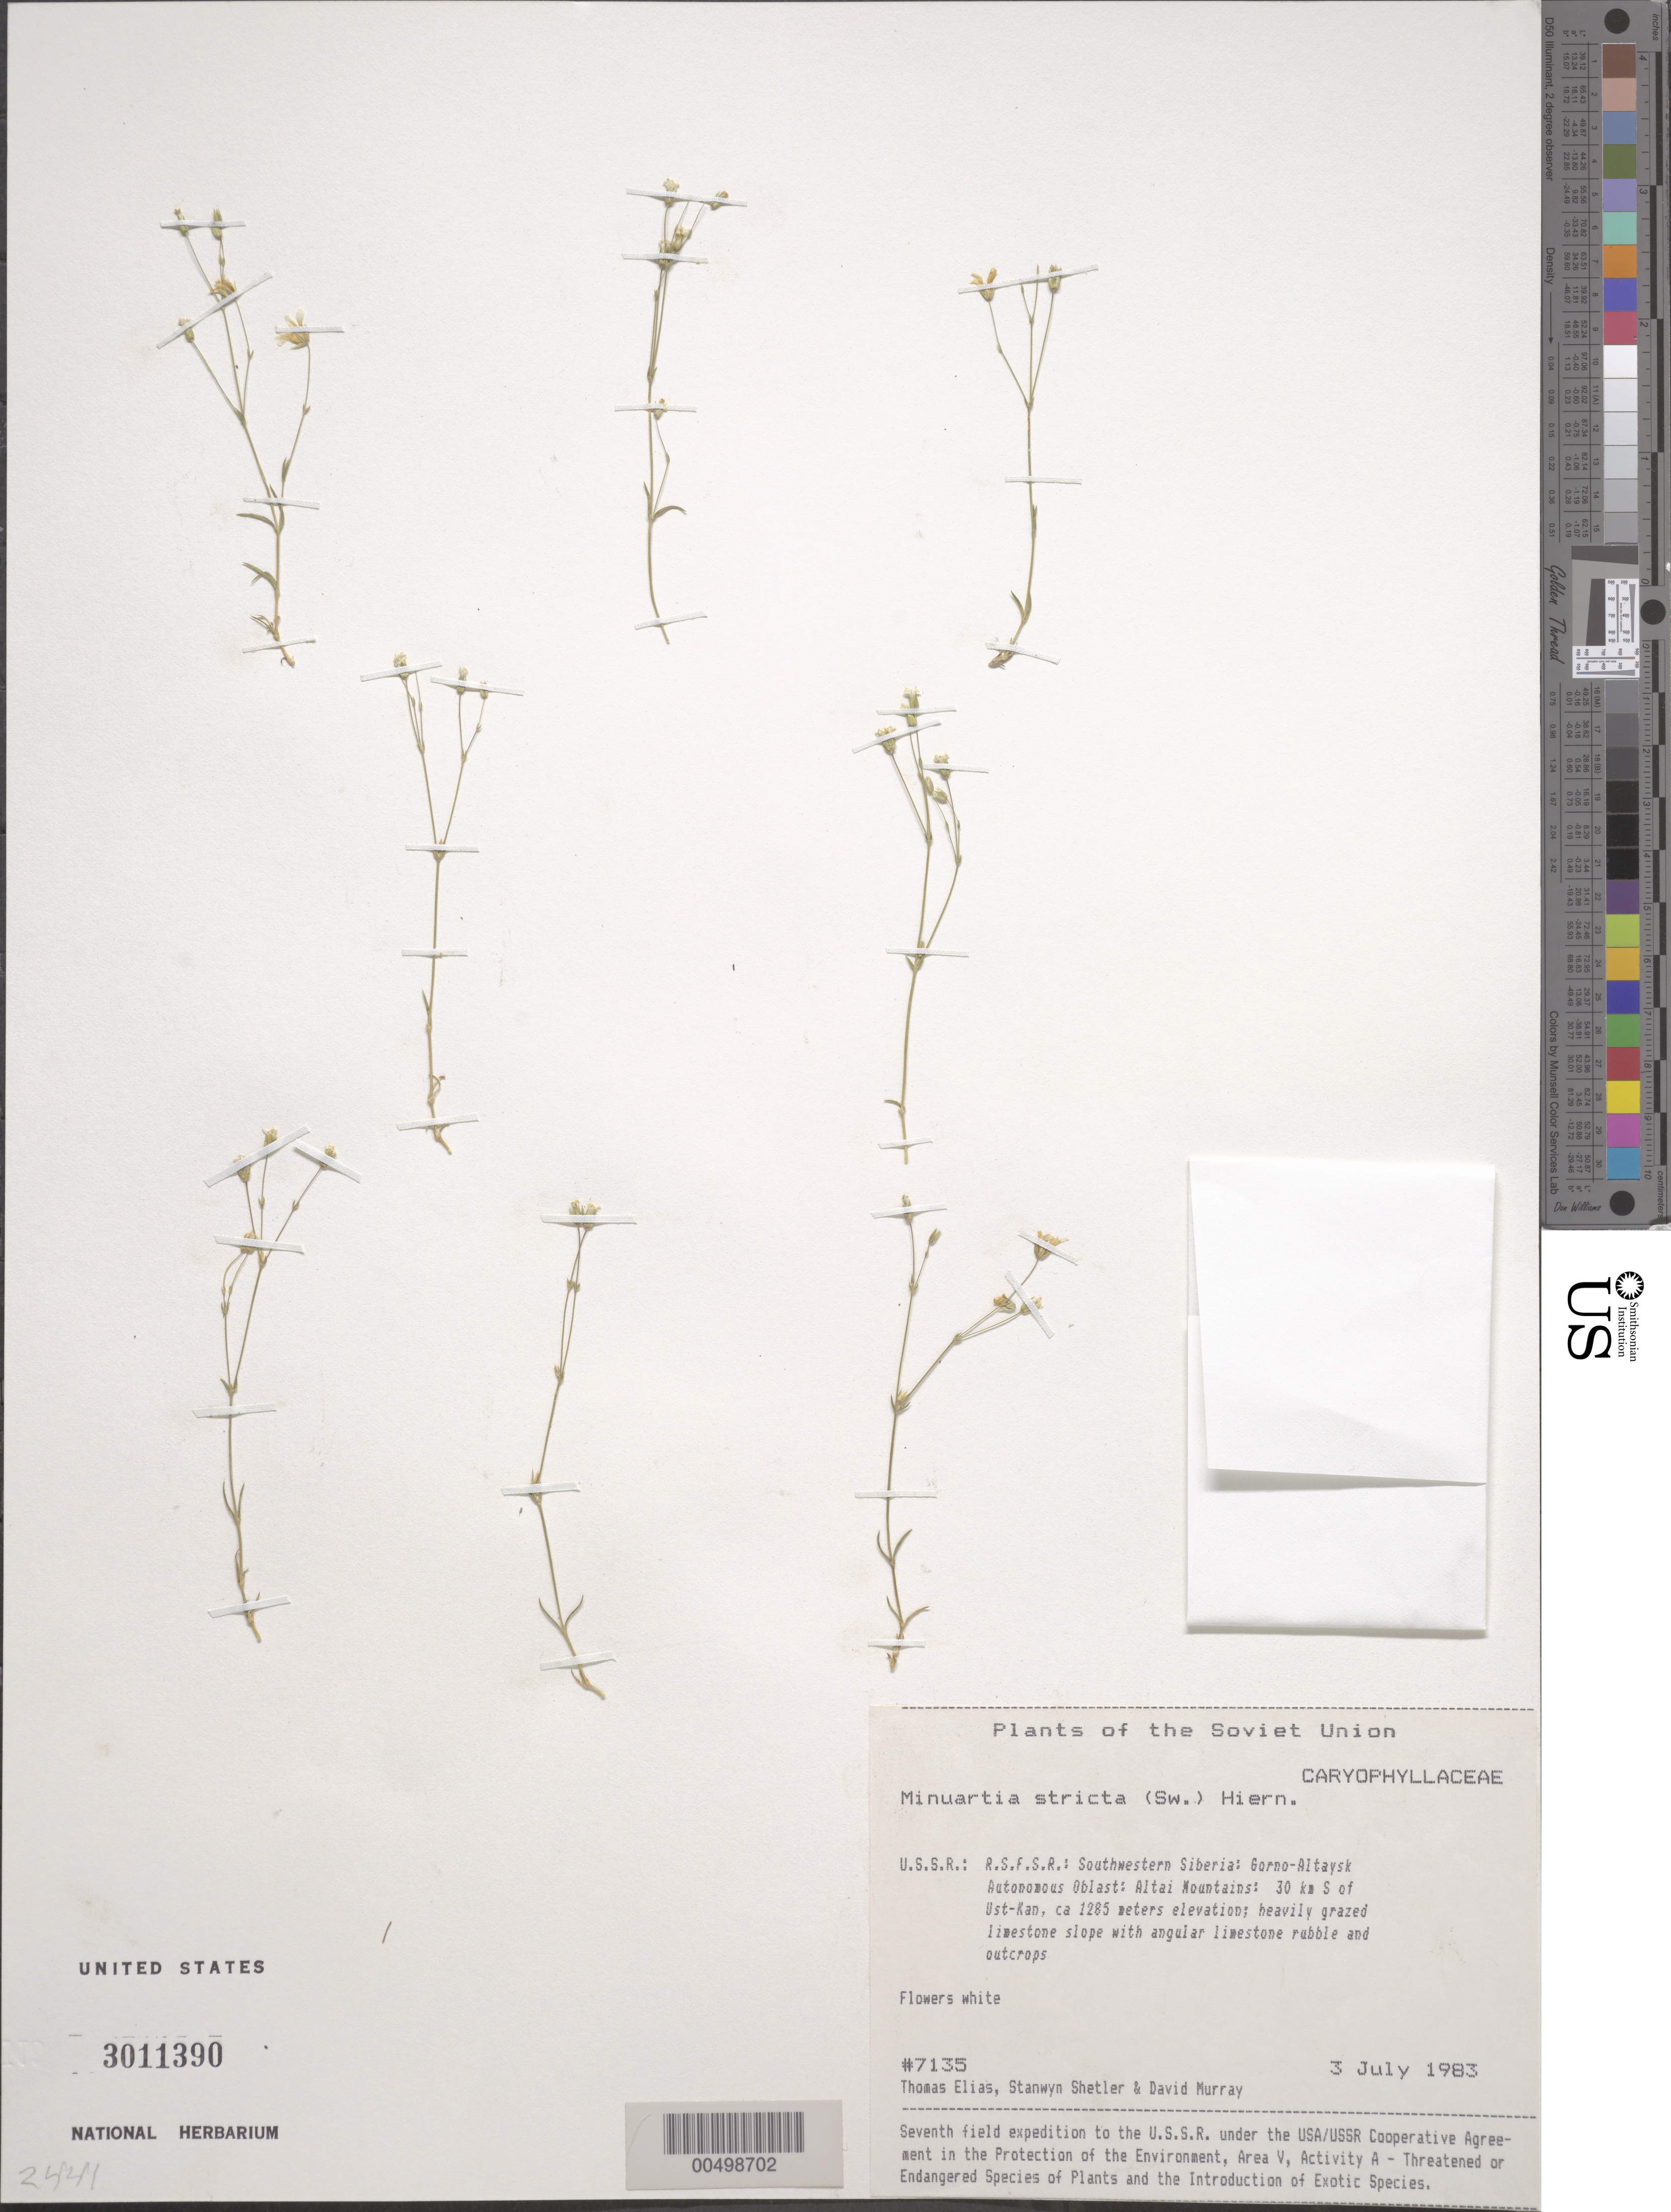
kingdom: Plantae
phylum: Tracheophyta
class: Magnoliopsida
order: Caryophyllales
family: Caryophyllaceae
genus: Minuartia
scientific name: Minuartia stricta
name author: (Sw.) Hiern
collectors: T. Elias, S. Shetler & D. F. Murray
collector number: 7135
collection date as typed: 03 Jul 1983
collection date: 1983-07-03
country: Russian Federation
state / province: Altai Republic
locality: Altai Mountains, 30 km S of Ust-Kan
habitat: heavily grazed limestone slope with angular limestone rubble and outcrops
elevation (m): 1285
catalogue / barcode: US 3011390